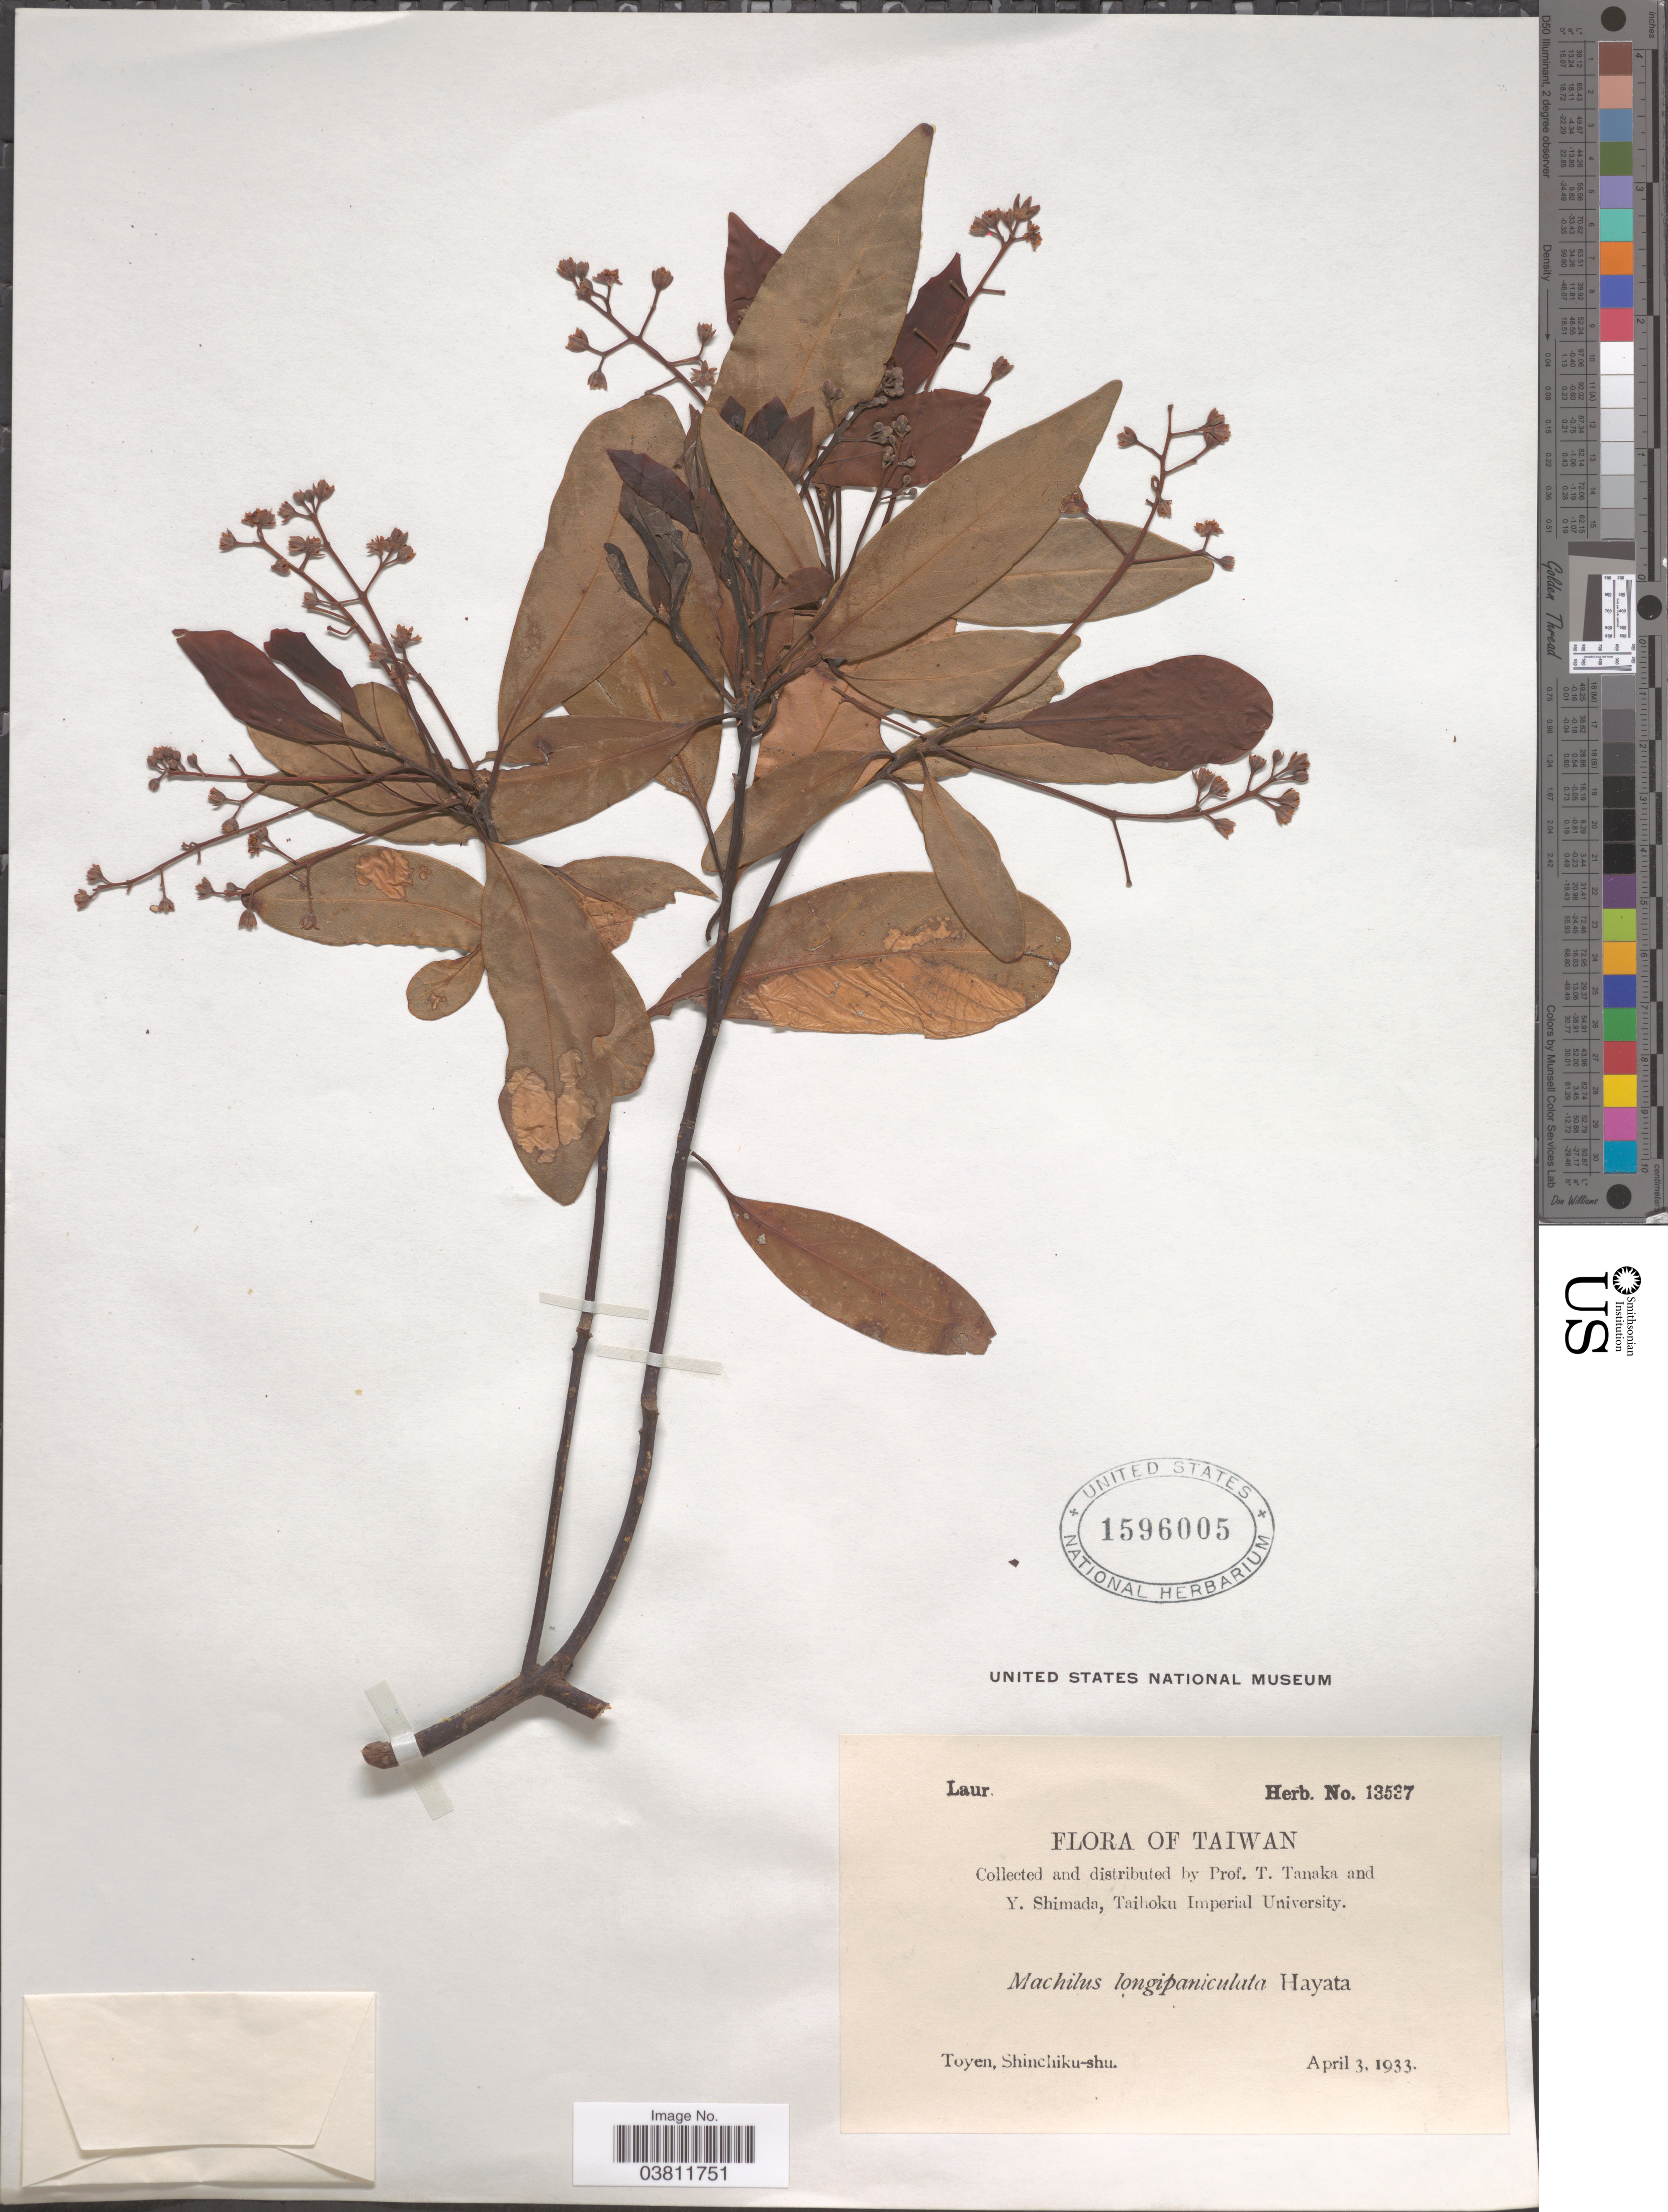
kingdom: Plantae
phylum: Tracheophyta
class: Magnoliopsida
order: Laurales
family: Lauraceae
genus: Machilus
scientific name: Machilus zuihoensis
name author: Hayata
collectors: T. Tanaka & Y. Shimada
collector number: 13537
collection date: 1933-04-03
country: Taiwan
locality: Toyen, Shinchiku-shu.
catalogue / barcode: US 1596005